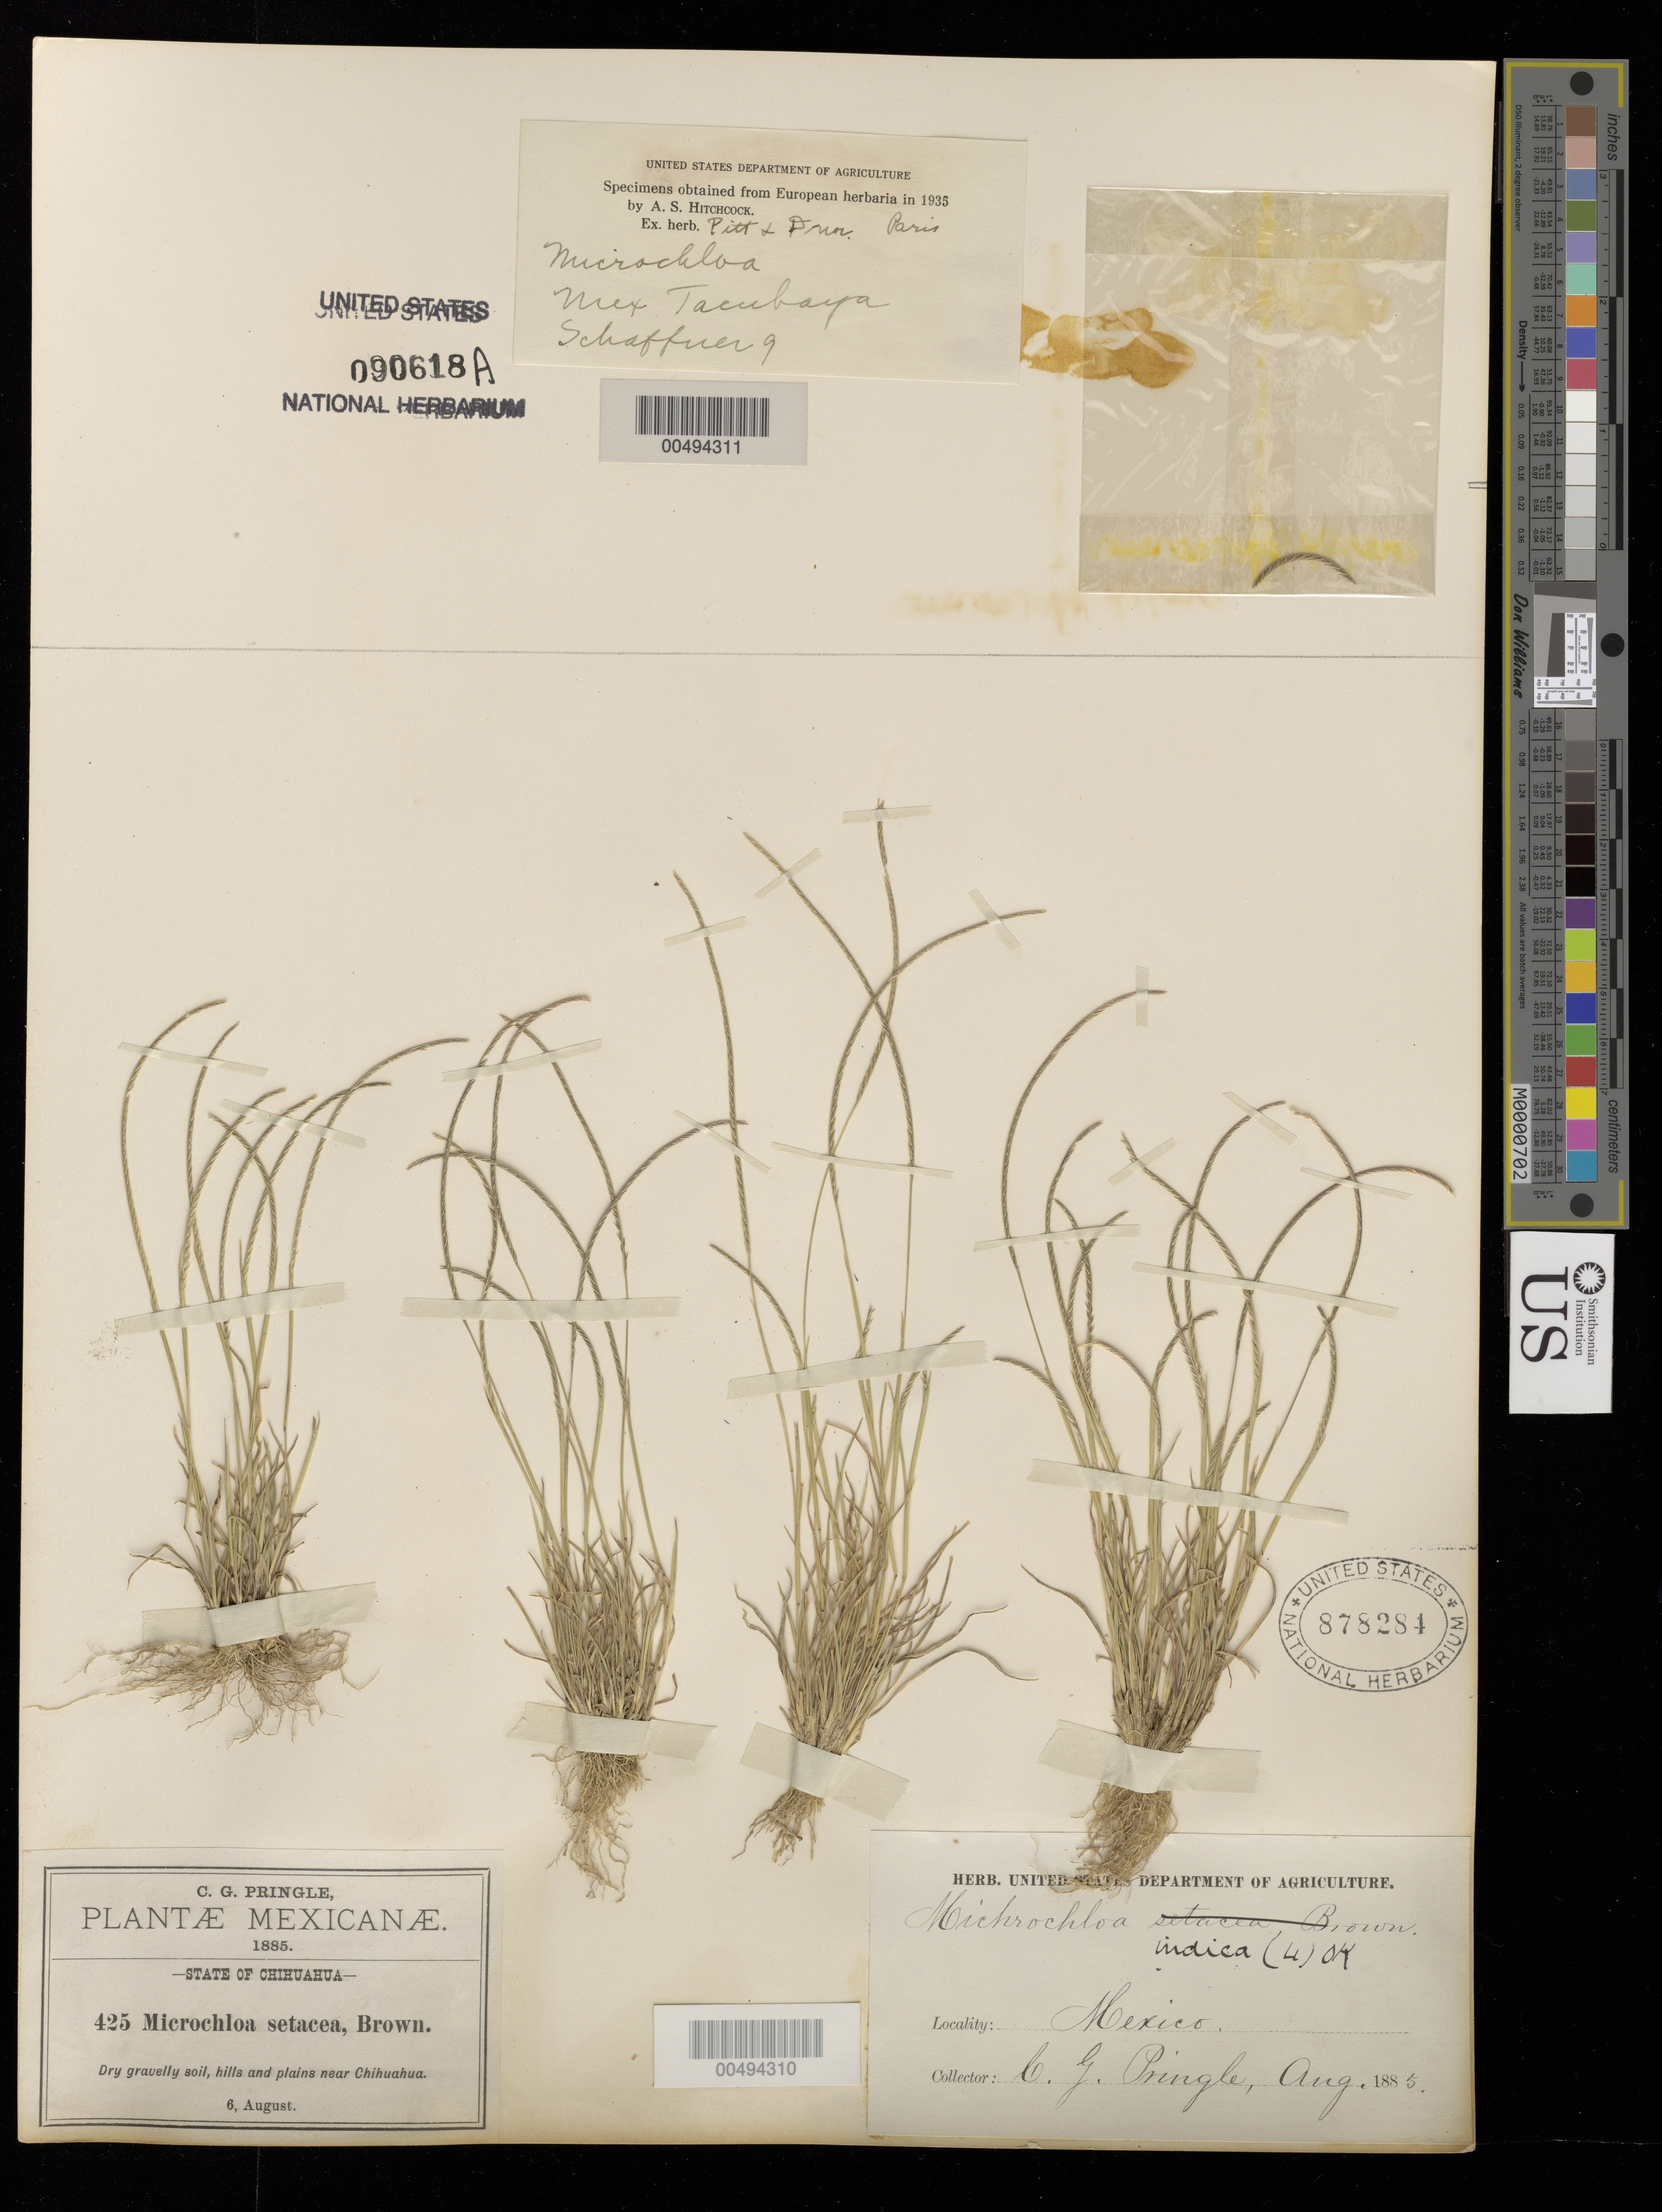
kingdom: Plantae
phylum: Tracheophyta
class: Liliopsida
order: Poales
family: Poaceae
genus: Microchloa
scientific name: Microchloa kunthii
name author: Desv.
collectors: -. Schaffner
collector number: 9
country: Mexico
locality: Tacubaya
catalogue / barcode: US 90618A